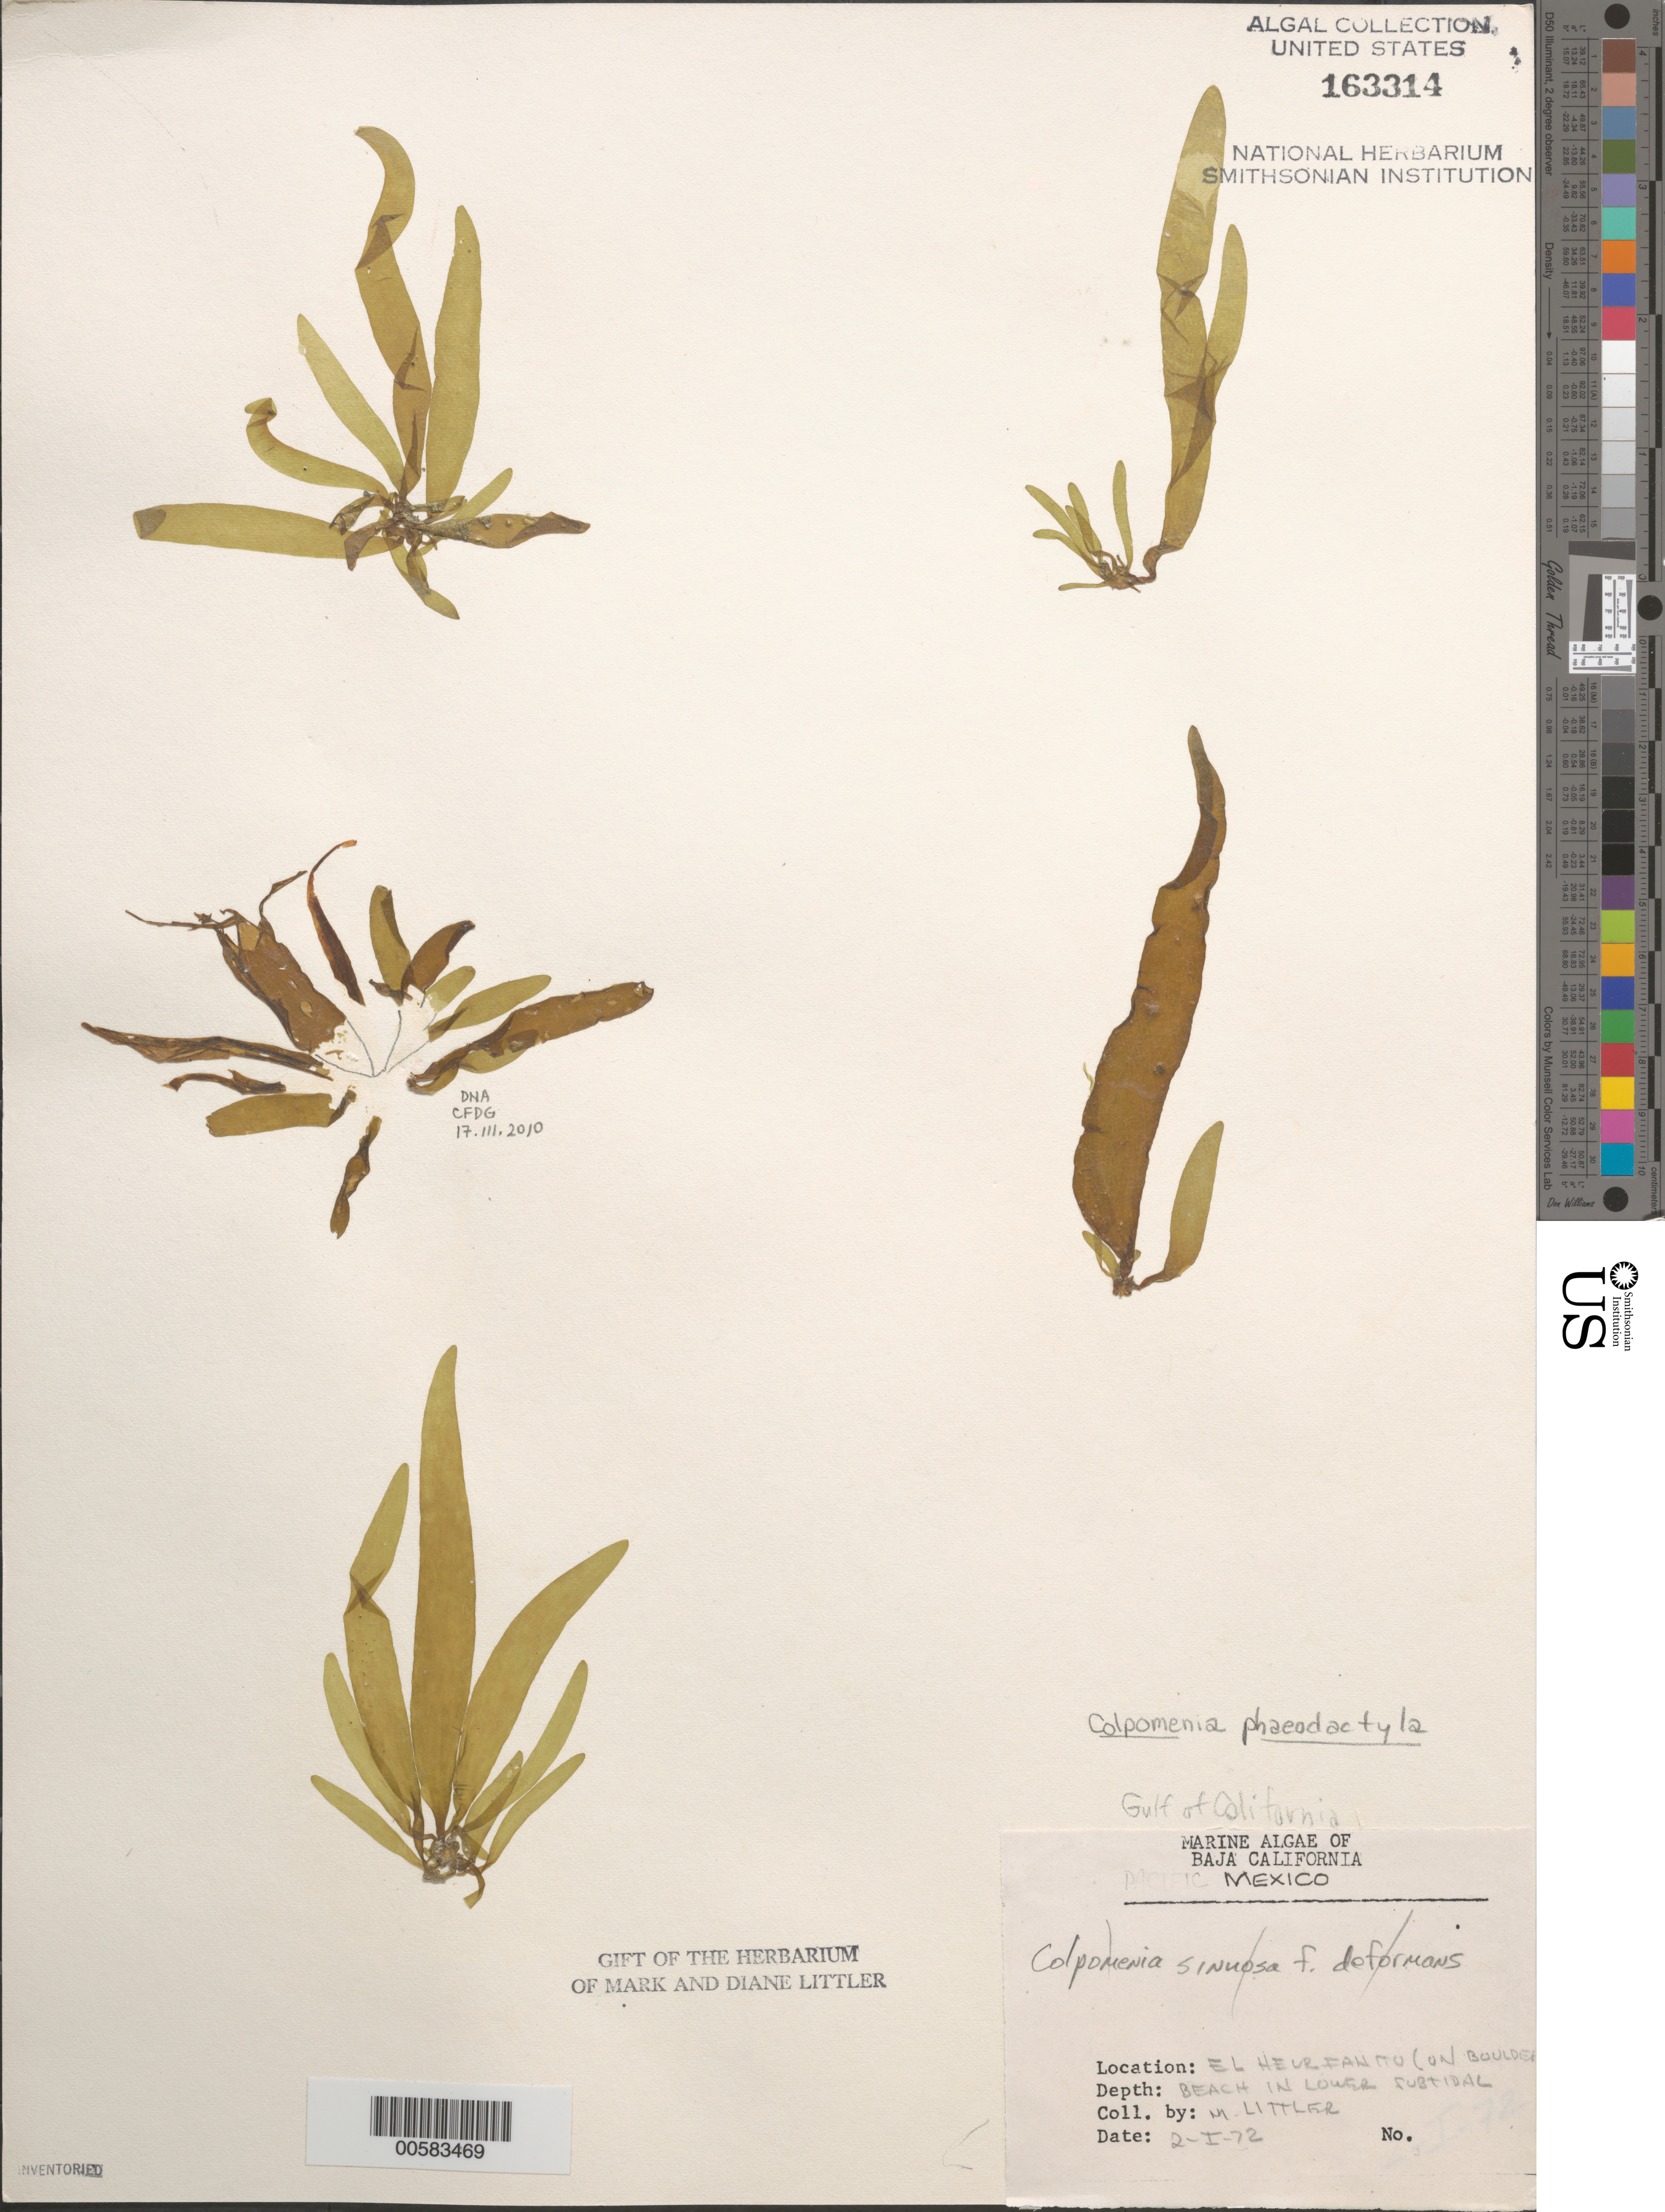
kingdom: Chromista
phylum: Ochrophyta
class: Phaeophyceae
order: Scytosiphonales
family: Scytosiphonaceae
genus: Dactylosiphon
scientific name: Dactylosiphon durvillei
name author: (Bory) Santiañez et al.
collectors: M. M. Littler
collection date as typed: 02 Jan 1972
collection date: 1972-01-02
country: Mexico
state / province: Baja California Norte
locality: El Heurfanito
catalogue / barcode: US 163314